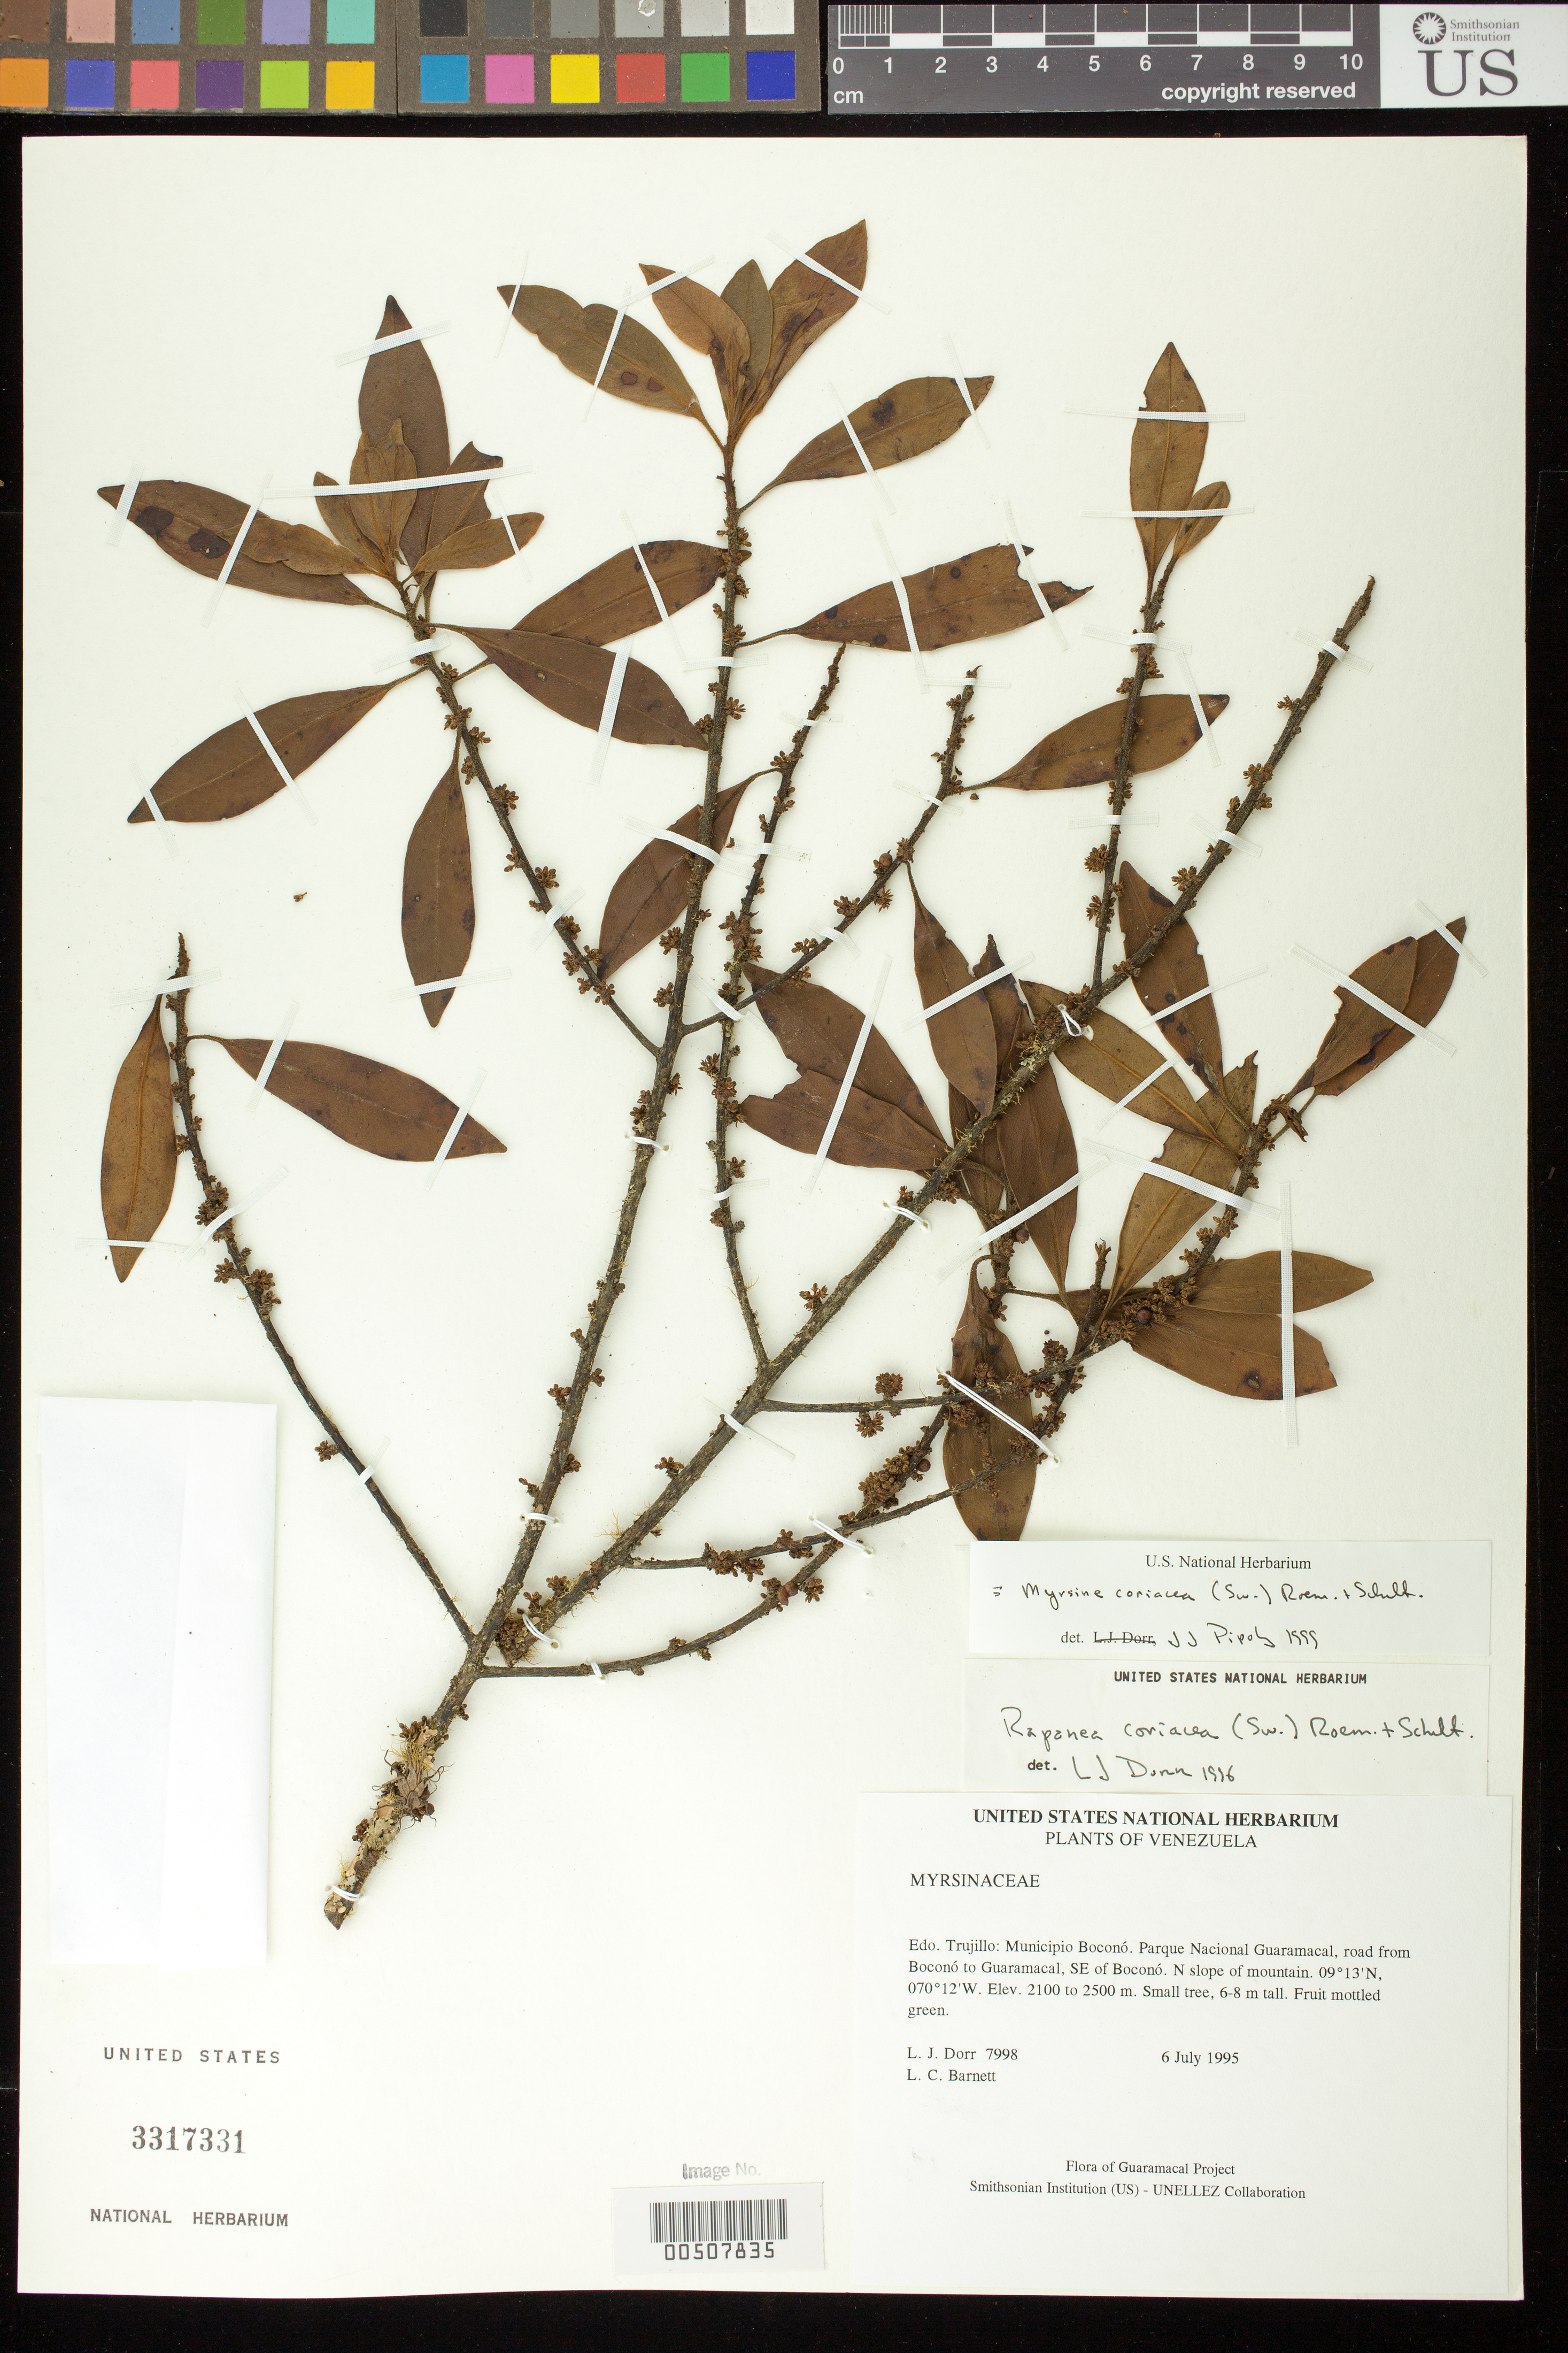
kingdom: Plantae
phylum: Tracheophyta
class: Magnoliopsida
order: Ericales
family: Primulaceae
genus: Myrsine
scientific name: Myrsine coriacea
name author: (Sw.) R. Br. ex Roem. & Schult.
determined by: Pipoly, J. J., III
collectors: L. J. Dorr & L. C. Barnett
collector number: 7998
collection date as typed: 06 Jul 1995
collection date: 1995-07-06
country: Venezuela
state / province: Trujillo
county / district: Boconó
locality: Parque Nacional Guaramacal, road from Boconó to Guaramacal, SE of Boconó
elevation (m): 2100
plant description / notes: AAU, BRIT, CAS, PORT, US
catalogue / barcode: US 3317331